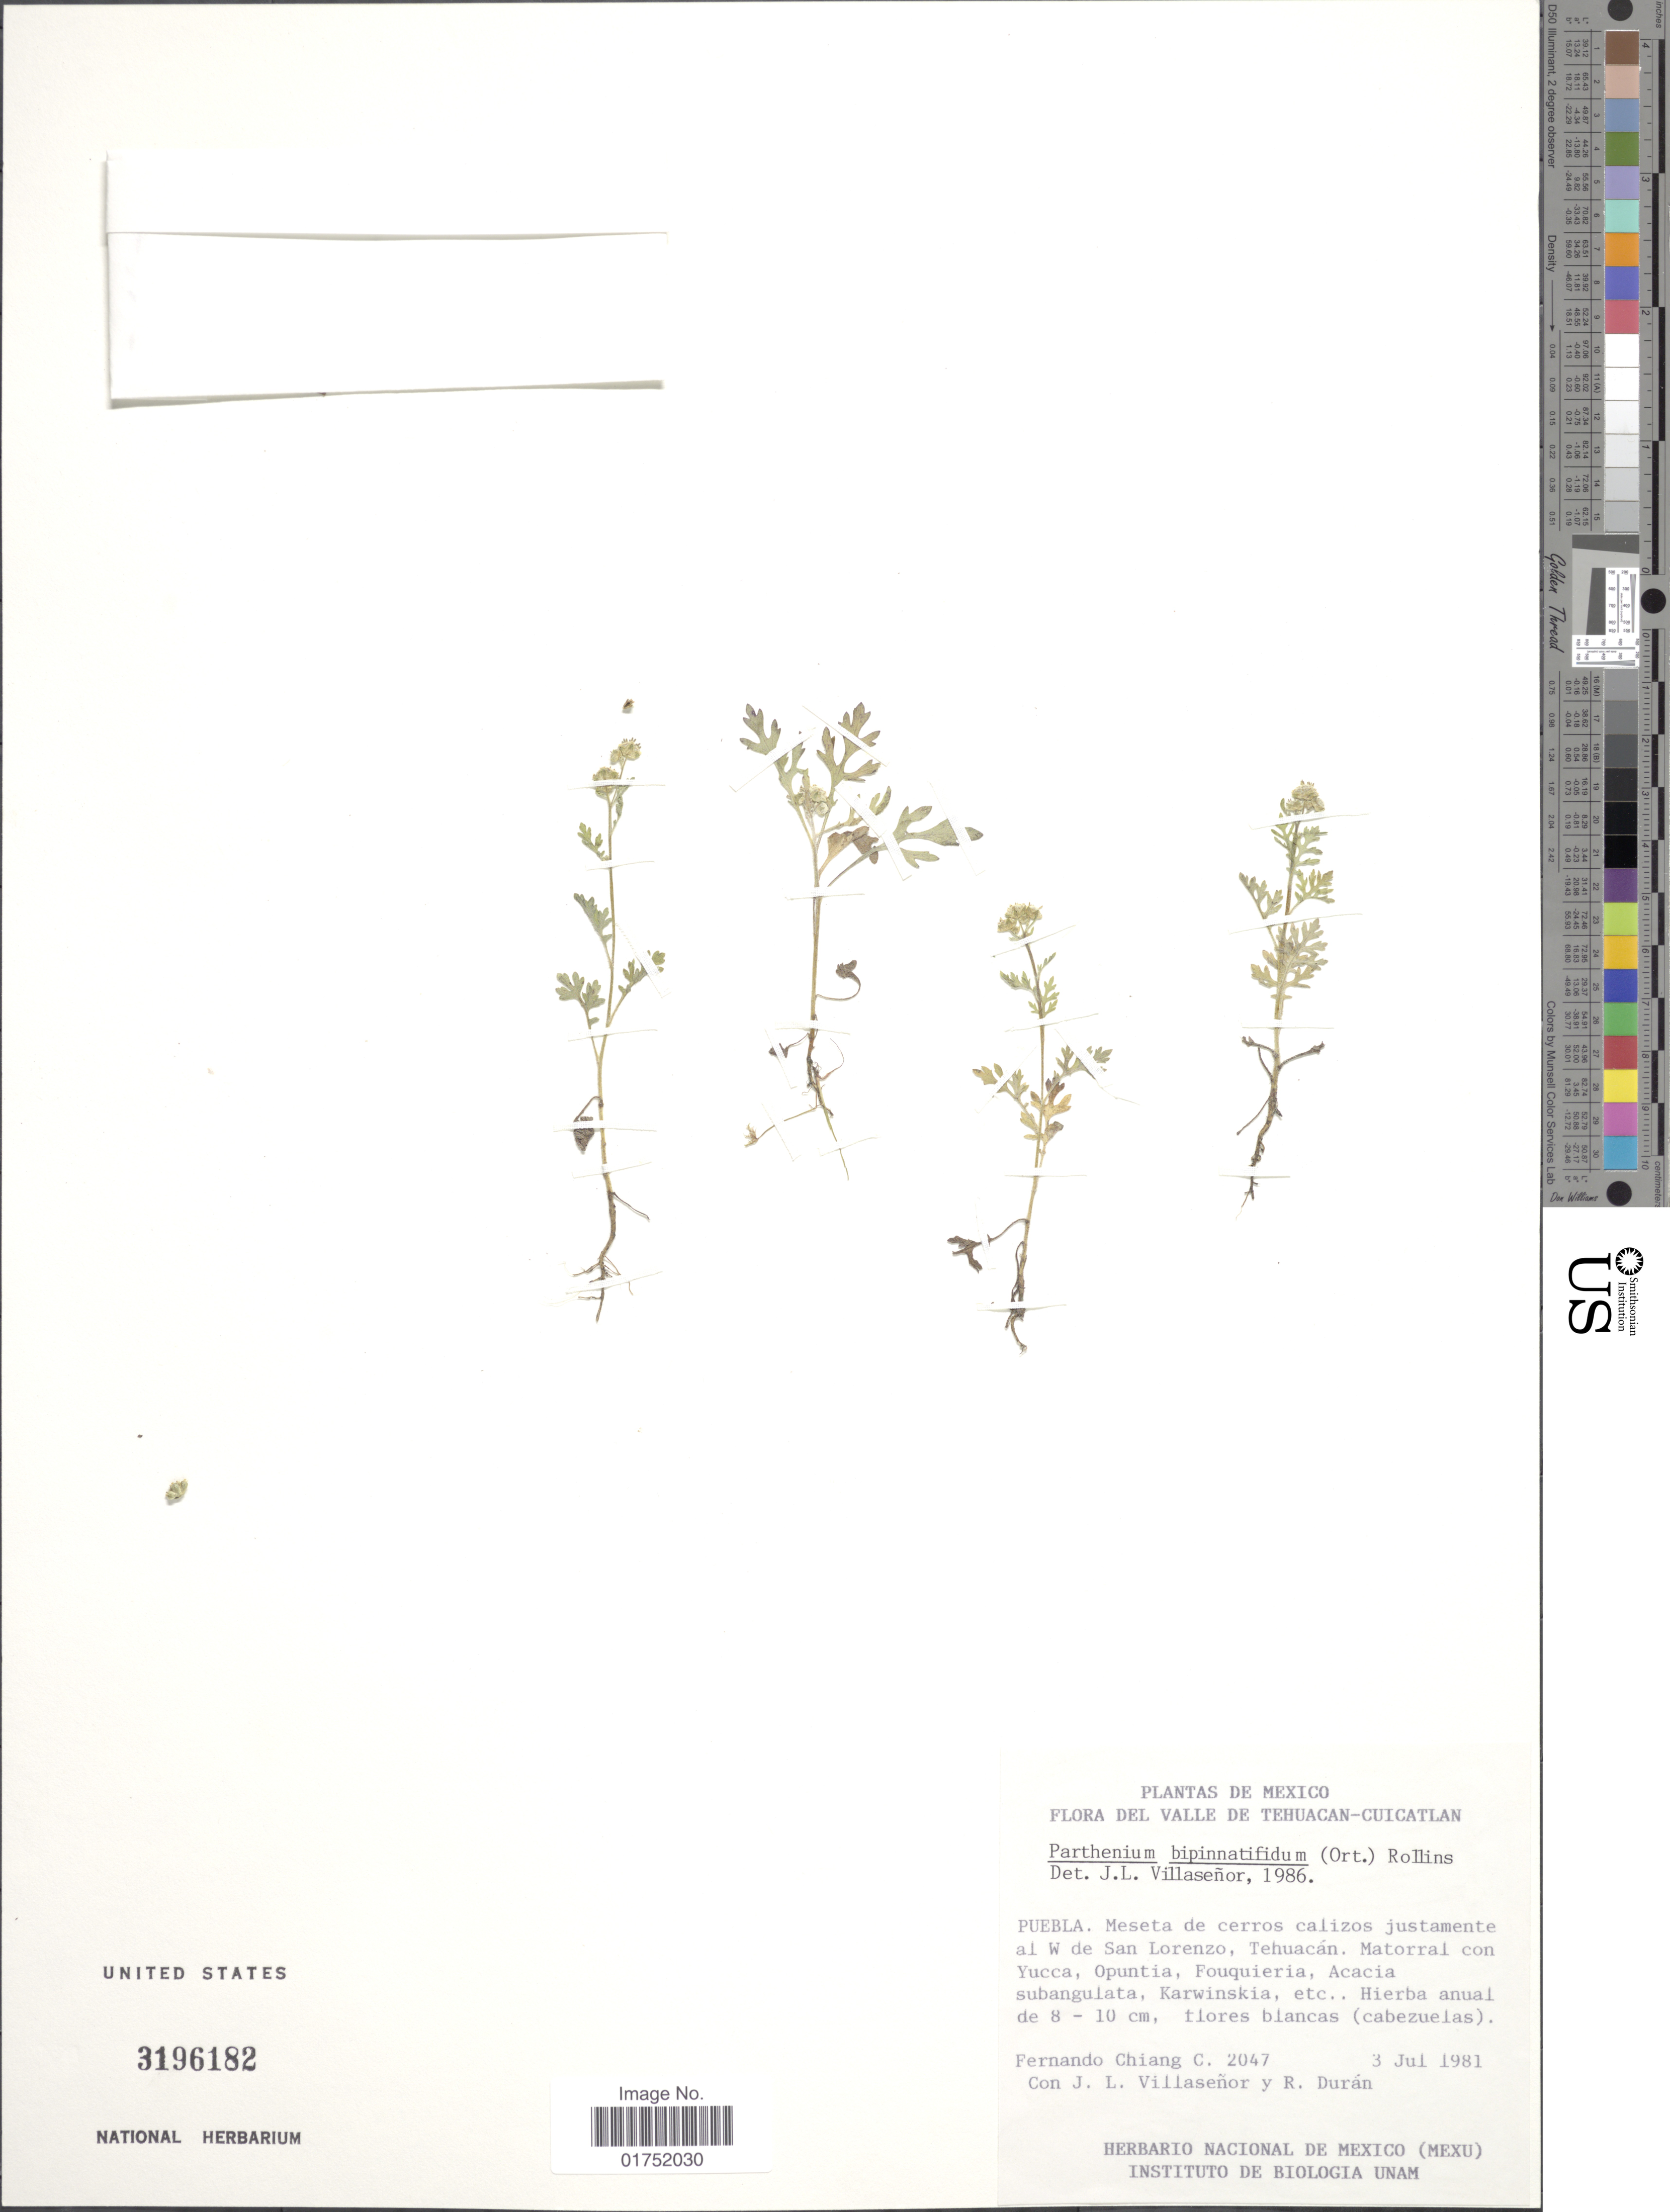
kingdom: Plantae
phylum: Tracheophyta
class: Magnoliopsida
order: Asterales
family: Asteraceae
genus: Parthenium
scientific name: Parthenium bipinnatifidum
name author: (Ortega) Rollins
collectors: F. Chiang C., J. Villaseñor R. & R. Durán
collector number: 2047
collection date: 1981-07-03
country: Mexico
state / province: Puebla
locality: Valle de Tehuacan-Cuicatlan, Meseta de cerros calizos justamente al W de San Lorenzo, Tehuacan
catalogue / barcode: US 3196182